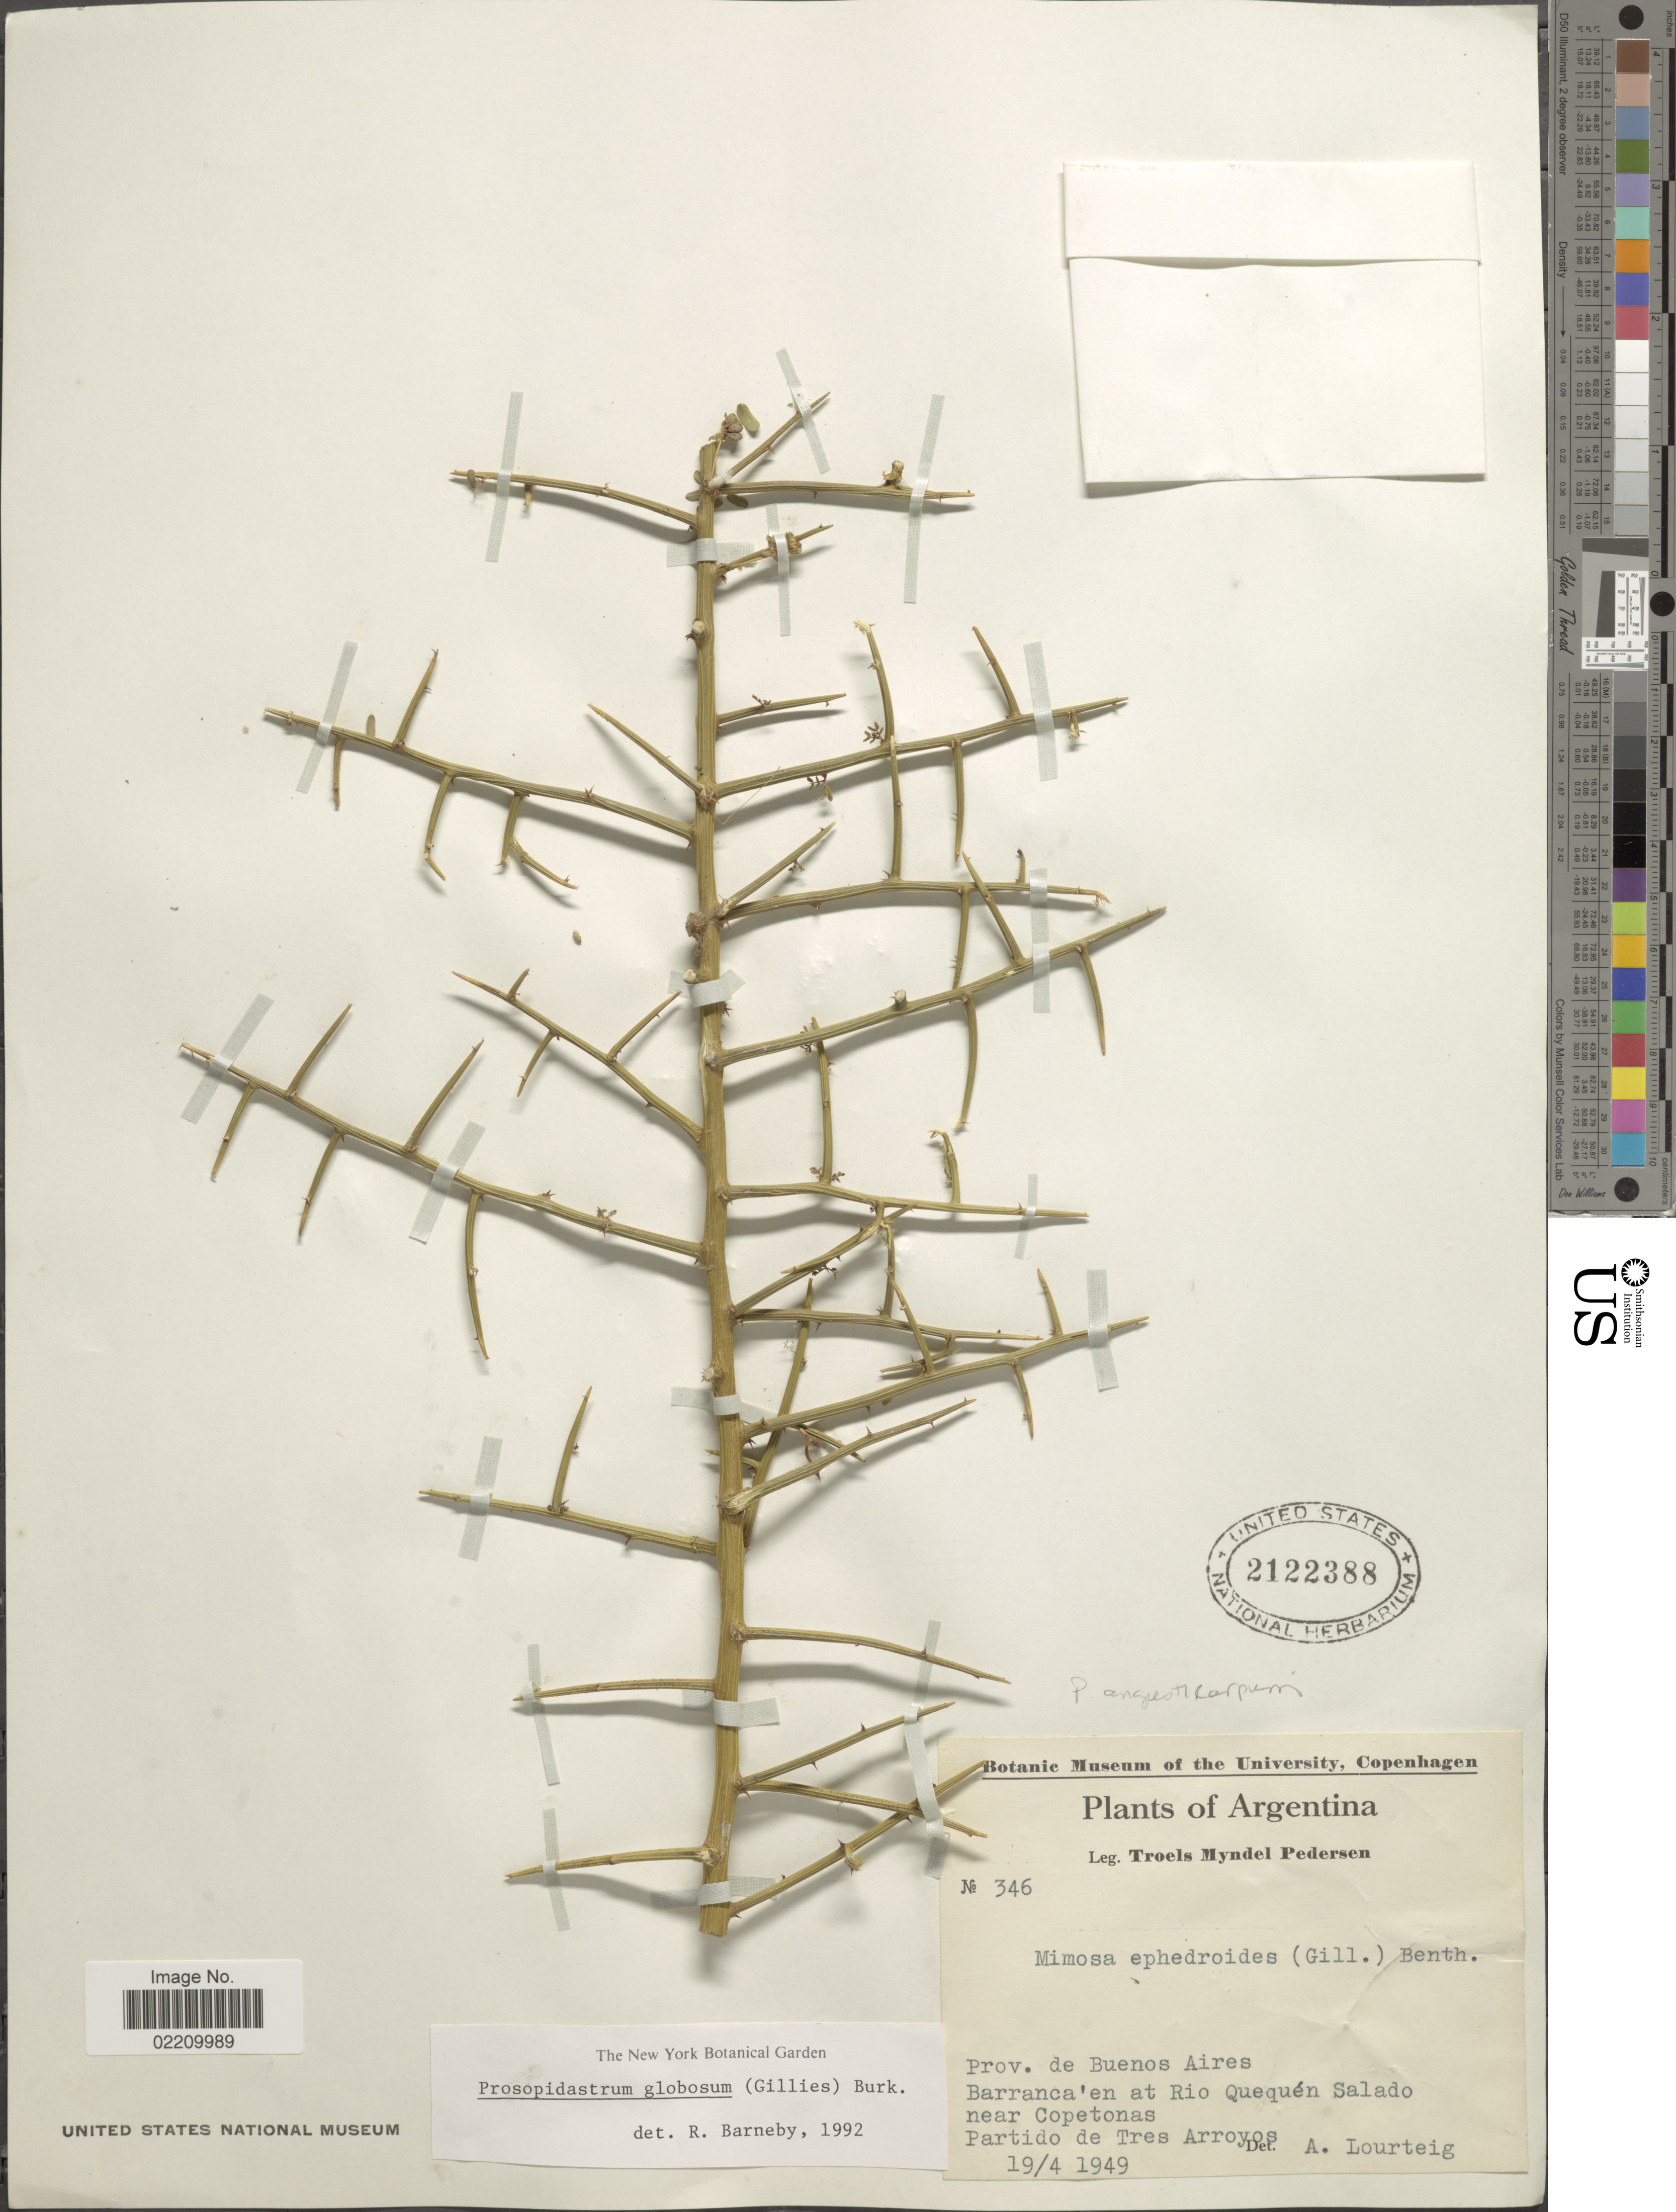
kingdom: Plantae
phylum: Tracheophyta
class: Magnoliopsida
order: Fabales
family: Fabaceae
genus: Prosopidastrum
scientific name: Prosopidastrum striatum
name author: (Benth.) R.A. Palacios & Hoc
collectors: T. Pederson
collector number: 346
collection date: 1949-04-19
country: Argentina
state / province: Buenos Aires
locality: Barranca en at Rio Quequen Salado near Copetonas, Partido de Tres Arroyos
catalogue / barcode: US 2122388